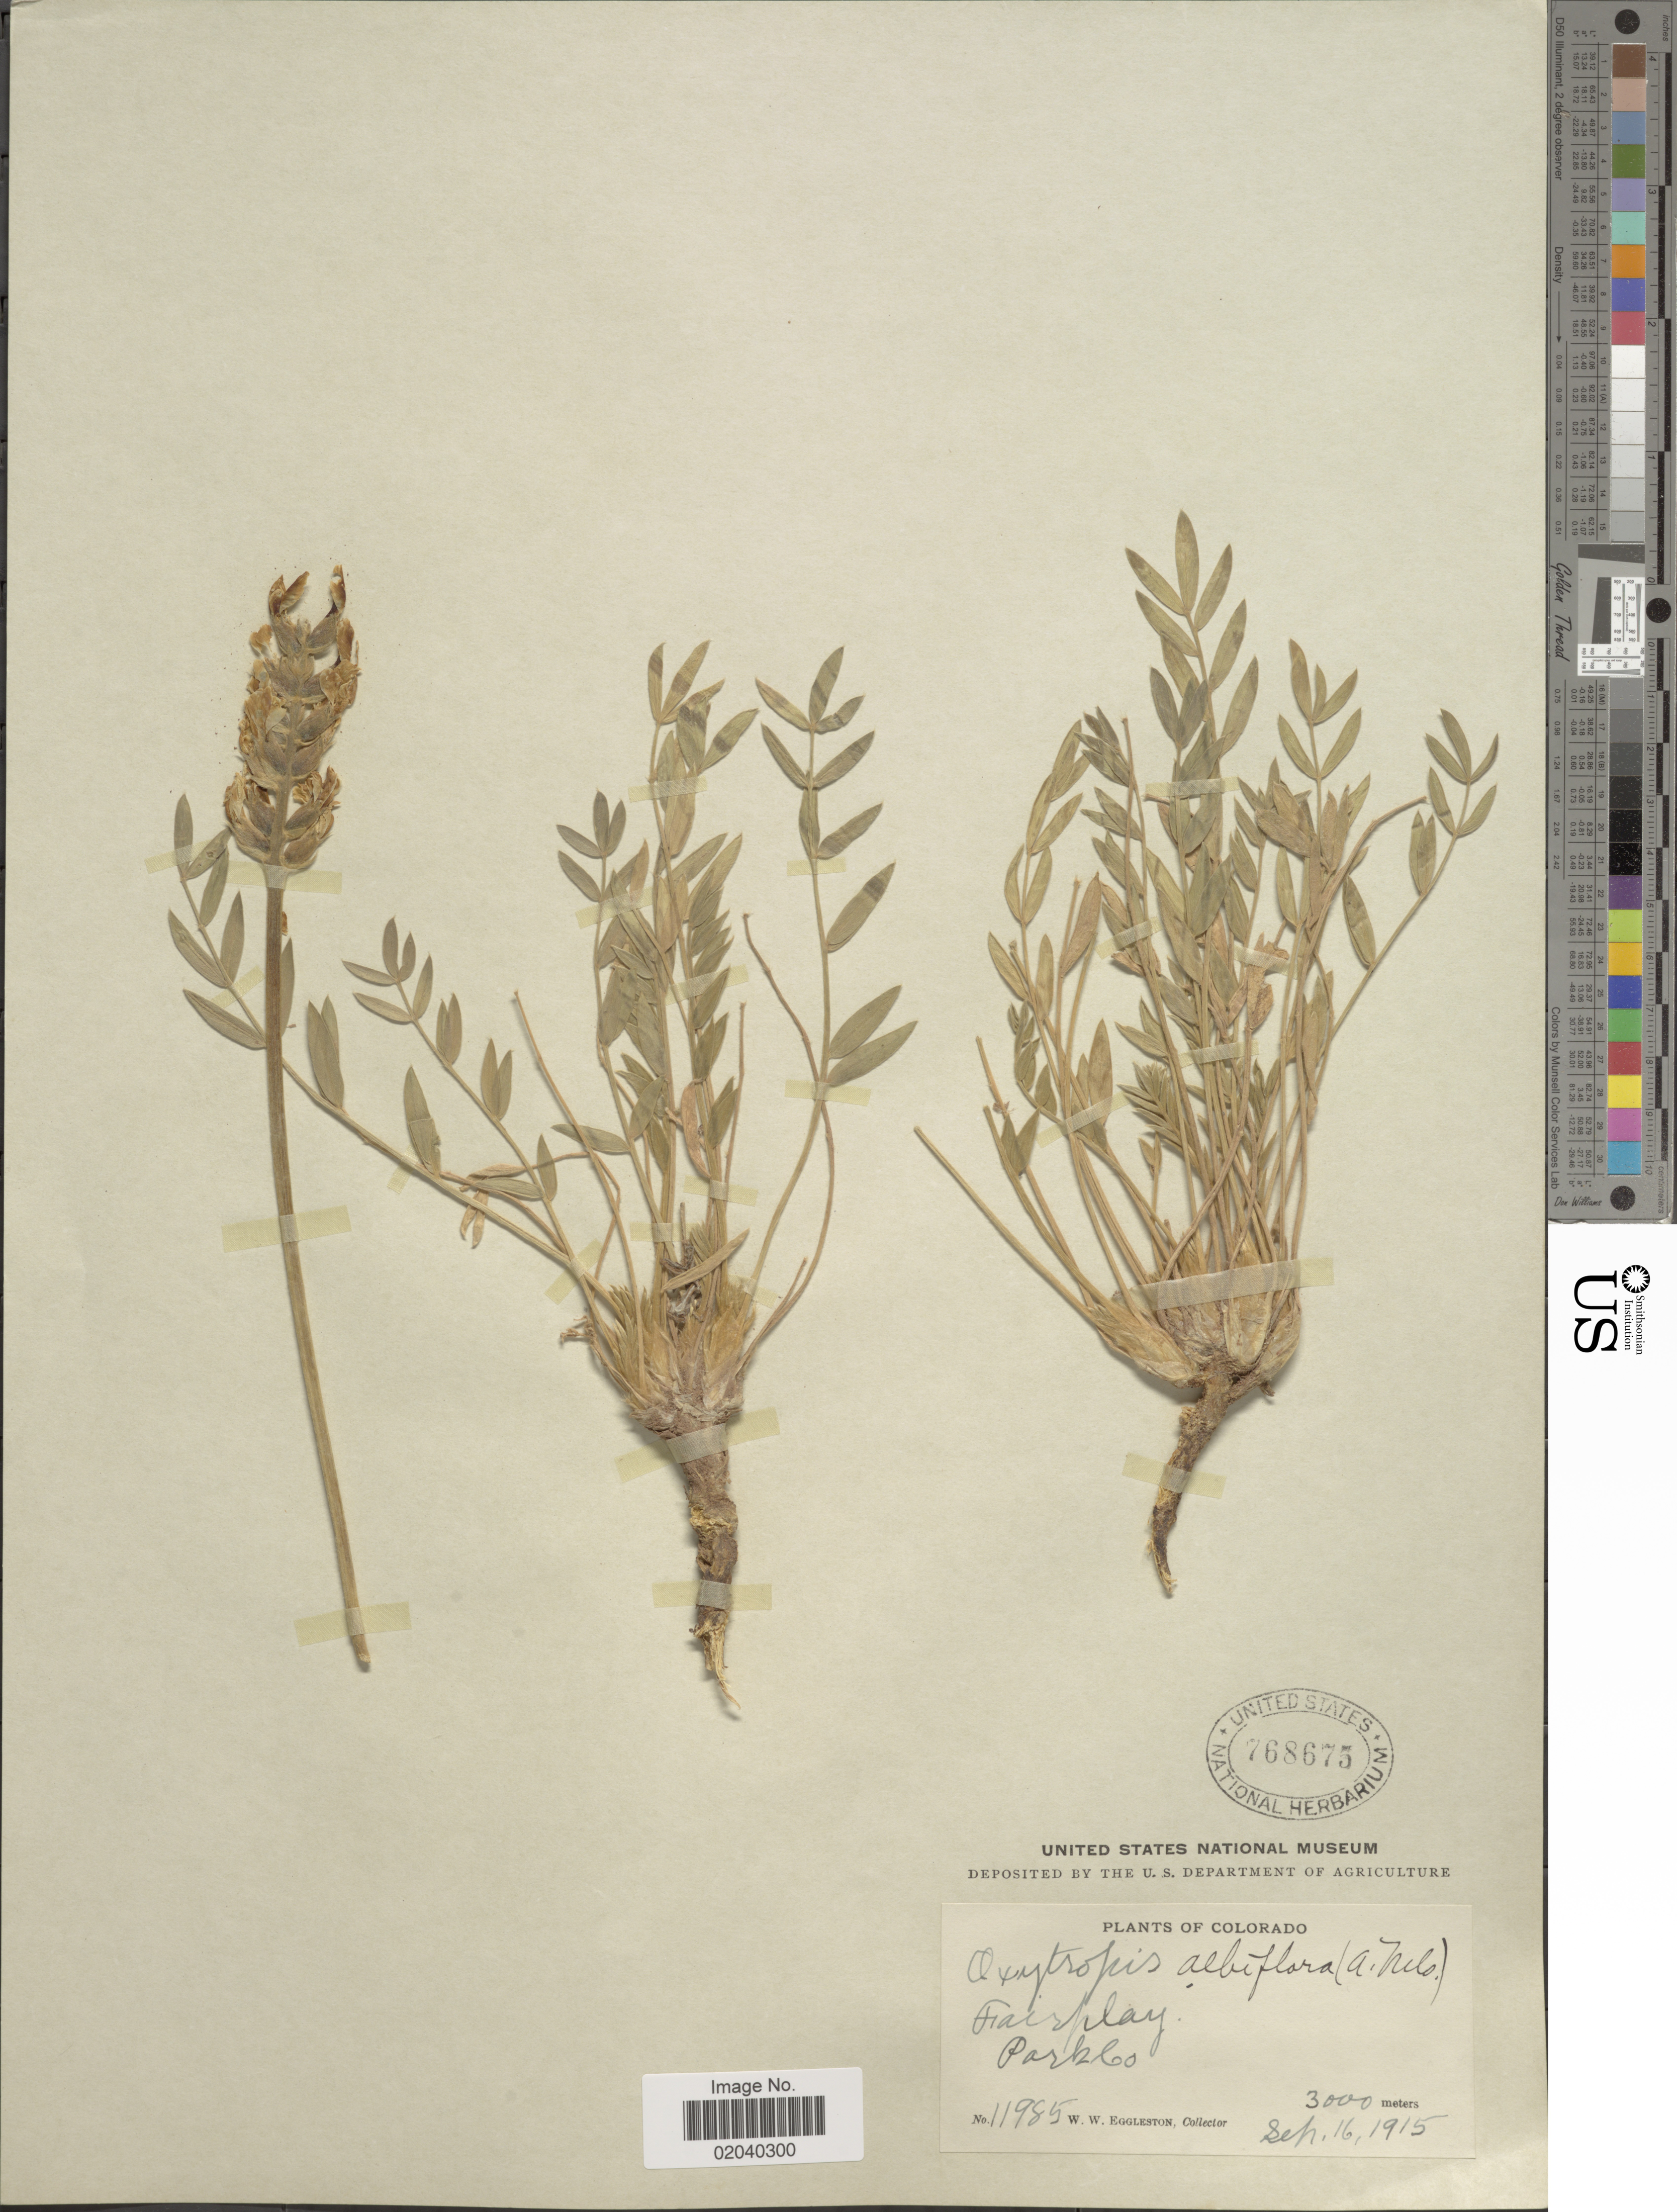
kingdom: Plantae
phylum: Tracheophyta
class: Magnoliopsida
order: Fabales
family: Fabaceae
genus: Oxytropis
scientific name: Oxytropis sericea var. sericea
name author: Nutt.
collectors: W. W. Eggleston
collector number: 11985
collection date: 1915-09-16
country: United States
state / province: Colorado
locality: Fairplay. Park Co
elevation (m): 3000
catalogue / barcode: US 768675